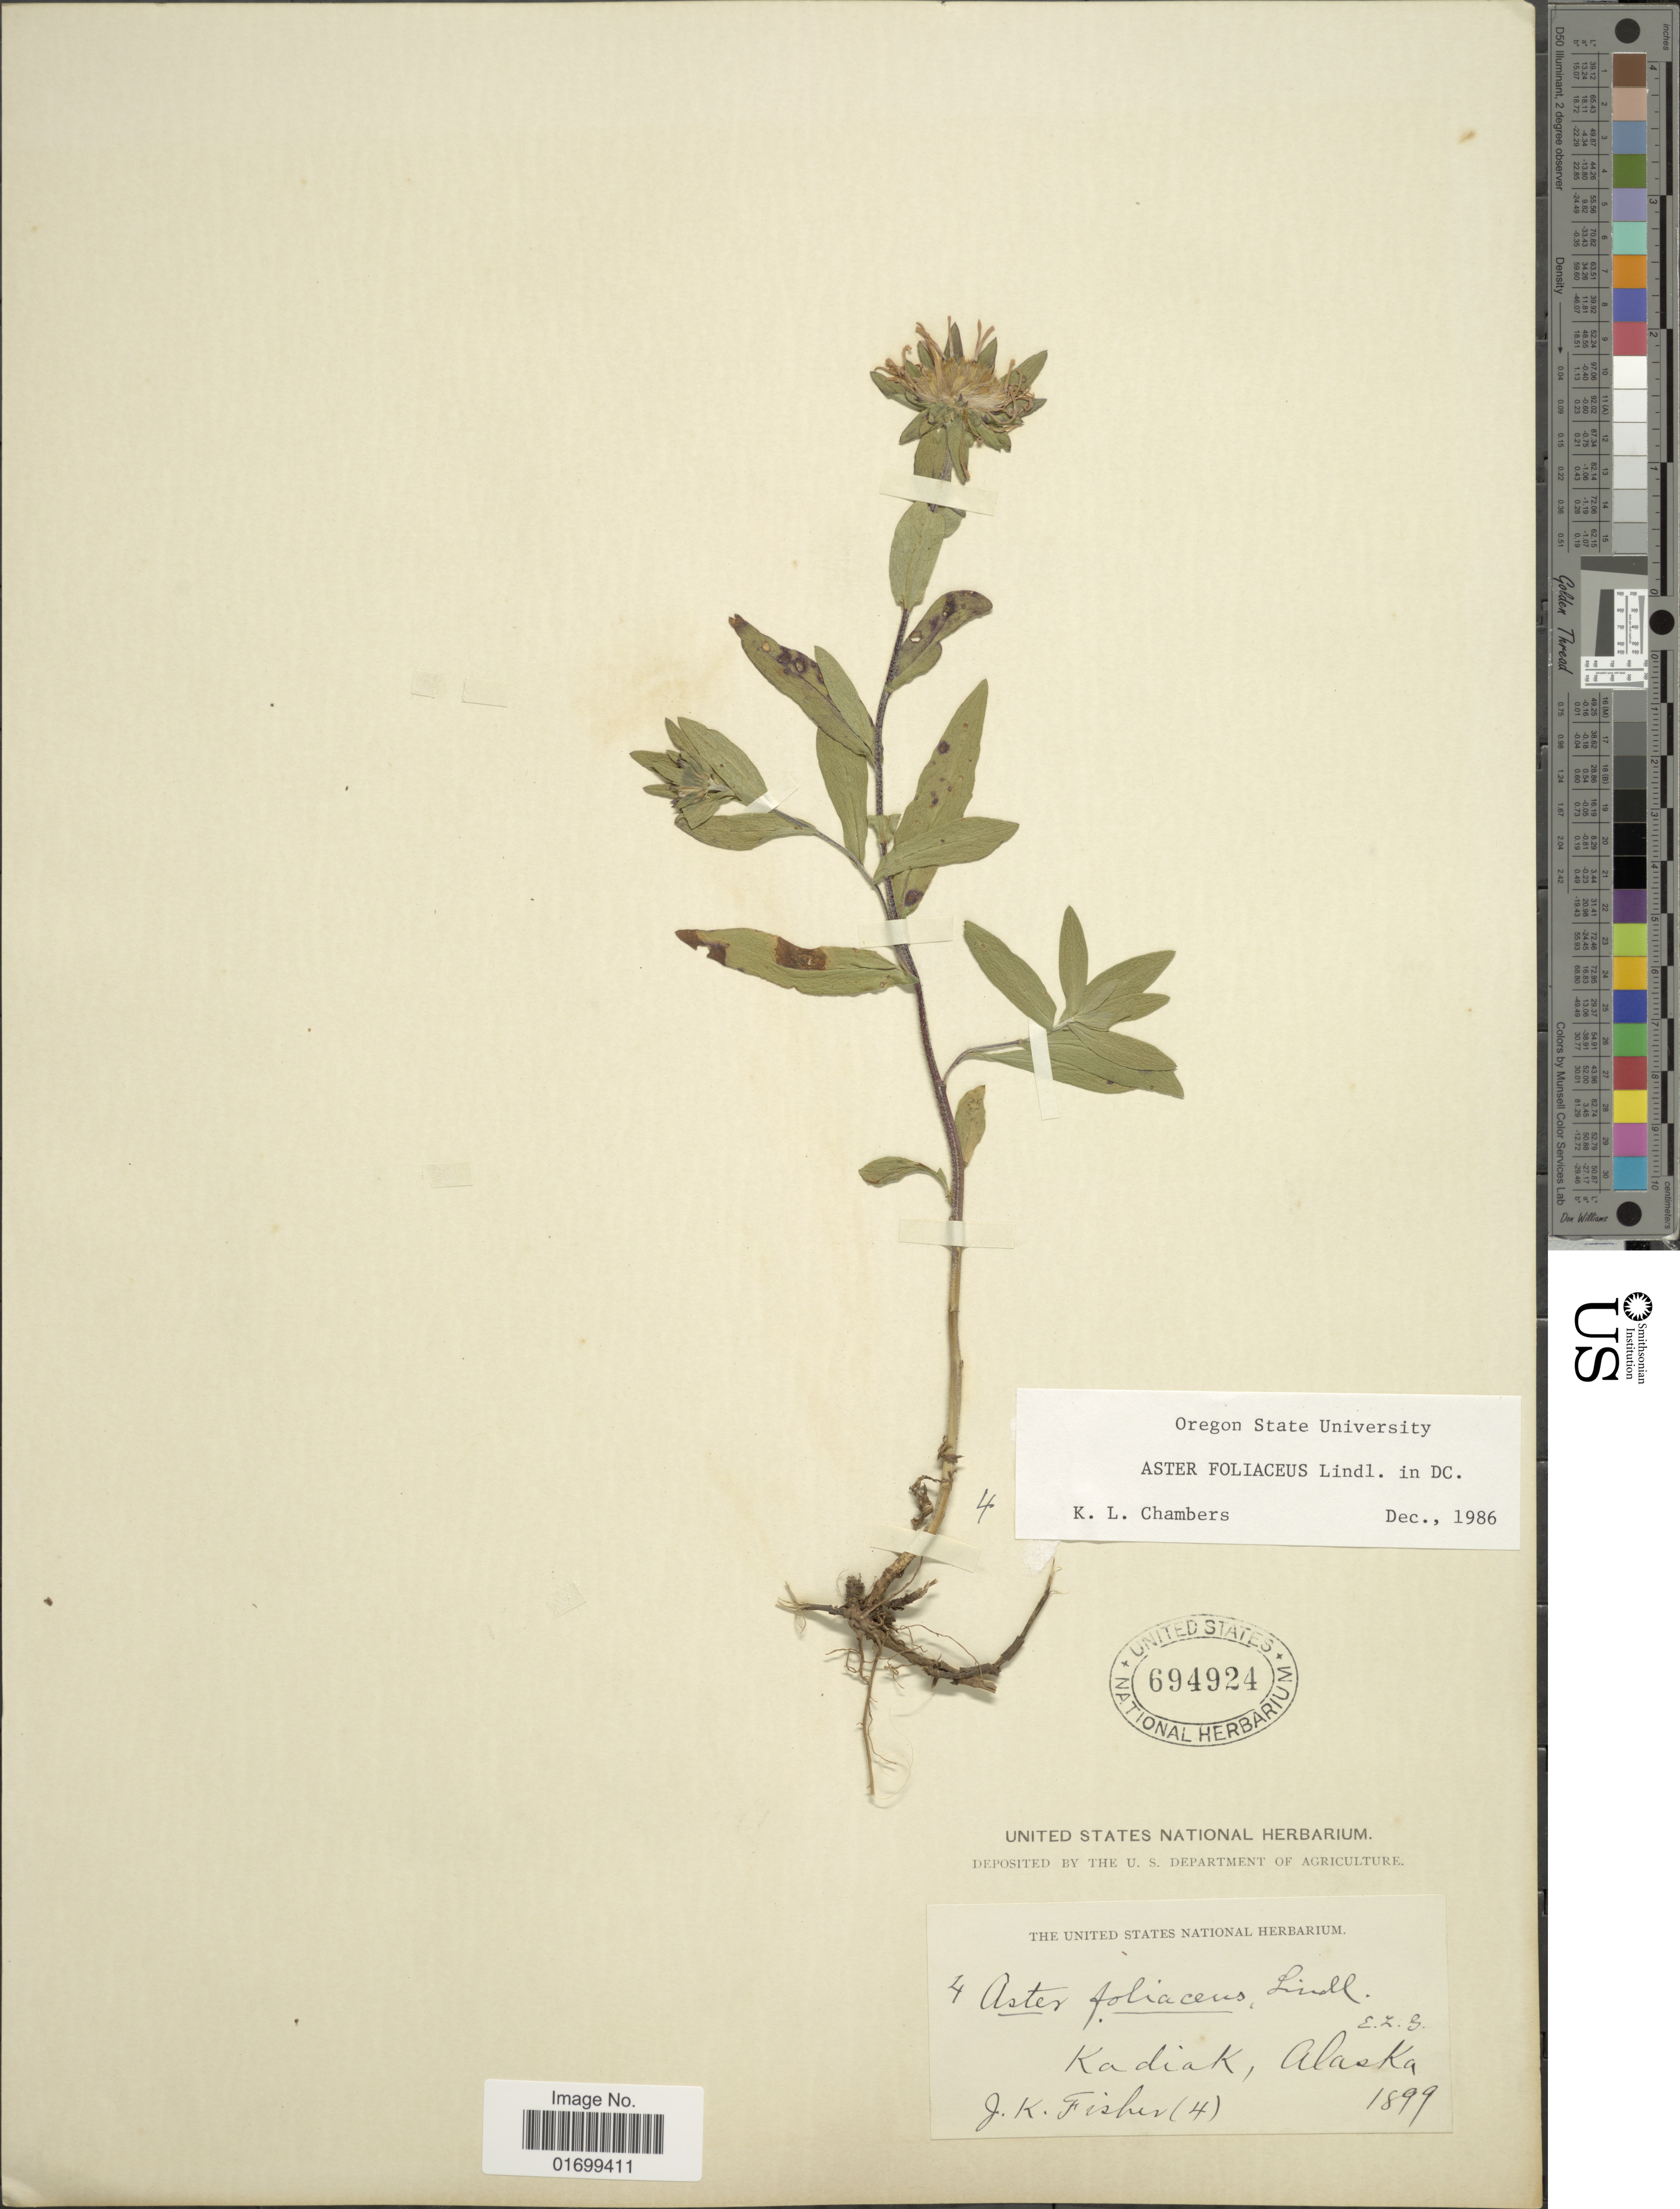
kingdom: Plantae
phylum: Tracheophyta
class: Magnoliopsida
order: Asterales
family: Asteraceae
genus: Symphyotrichum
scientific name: Symphyotrichum foliaceum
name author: (Lindl. ex DC.) G.L. Nesom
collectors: J. Fisher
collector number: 4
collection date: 1899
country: United States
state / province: Alaska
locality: Kodiak.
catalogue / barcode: US 694924